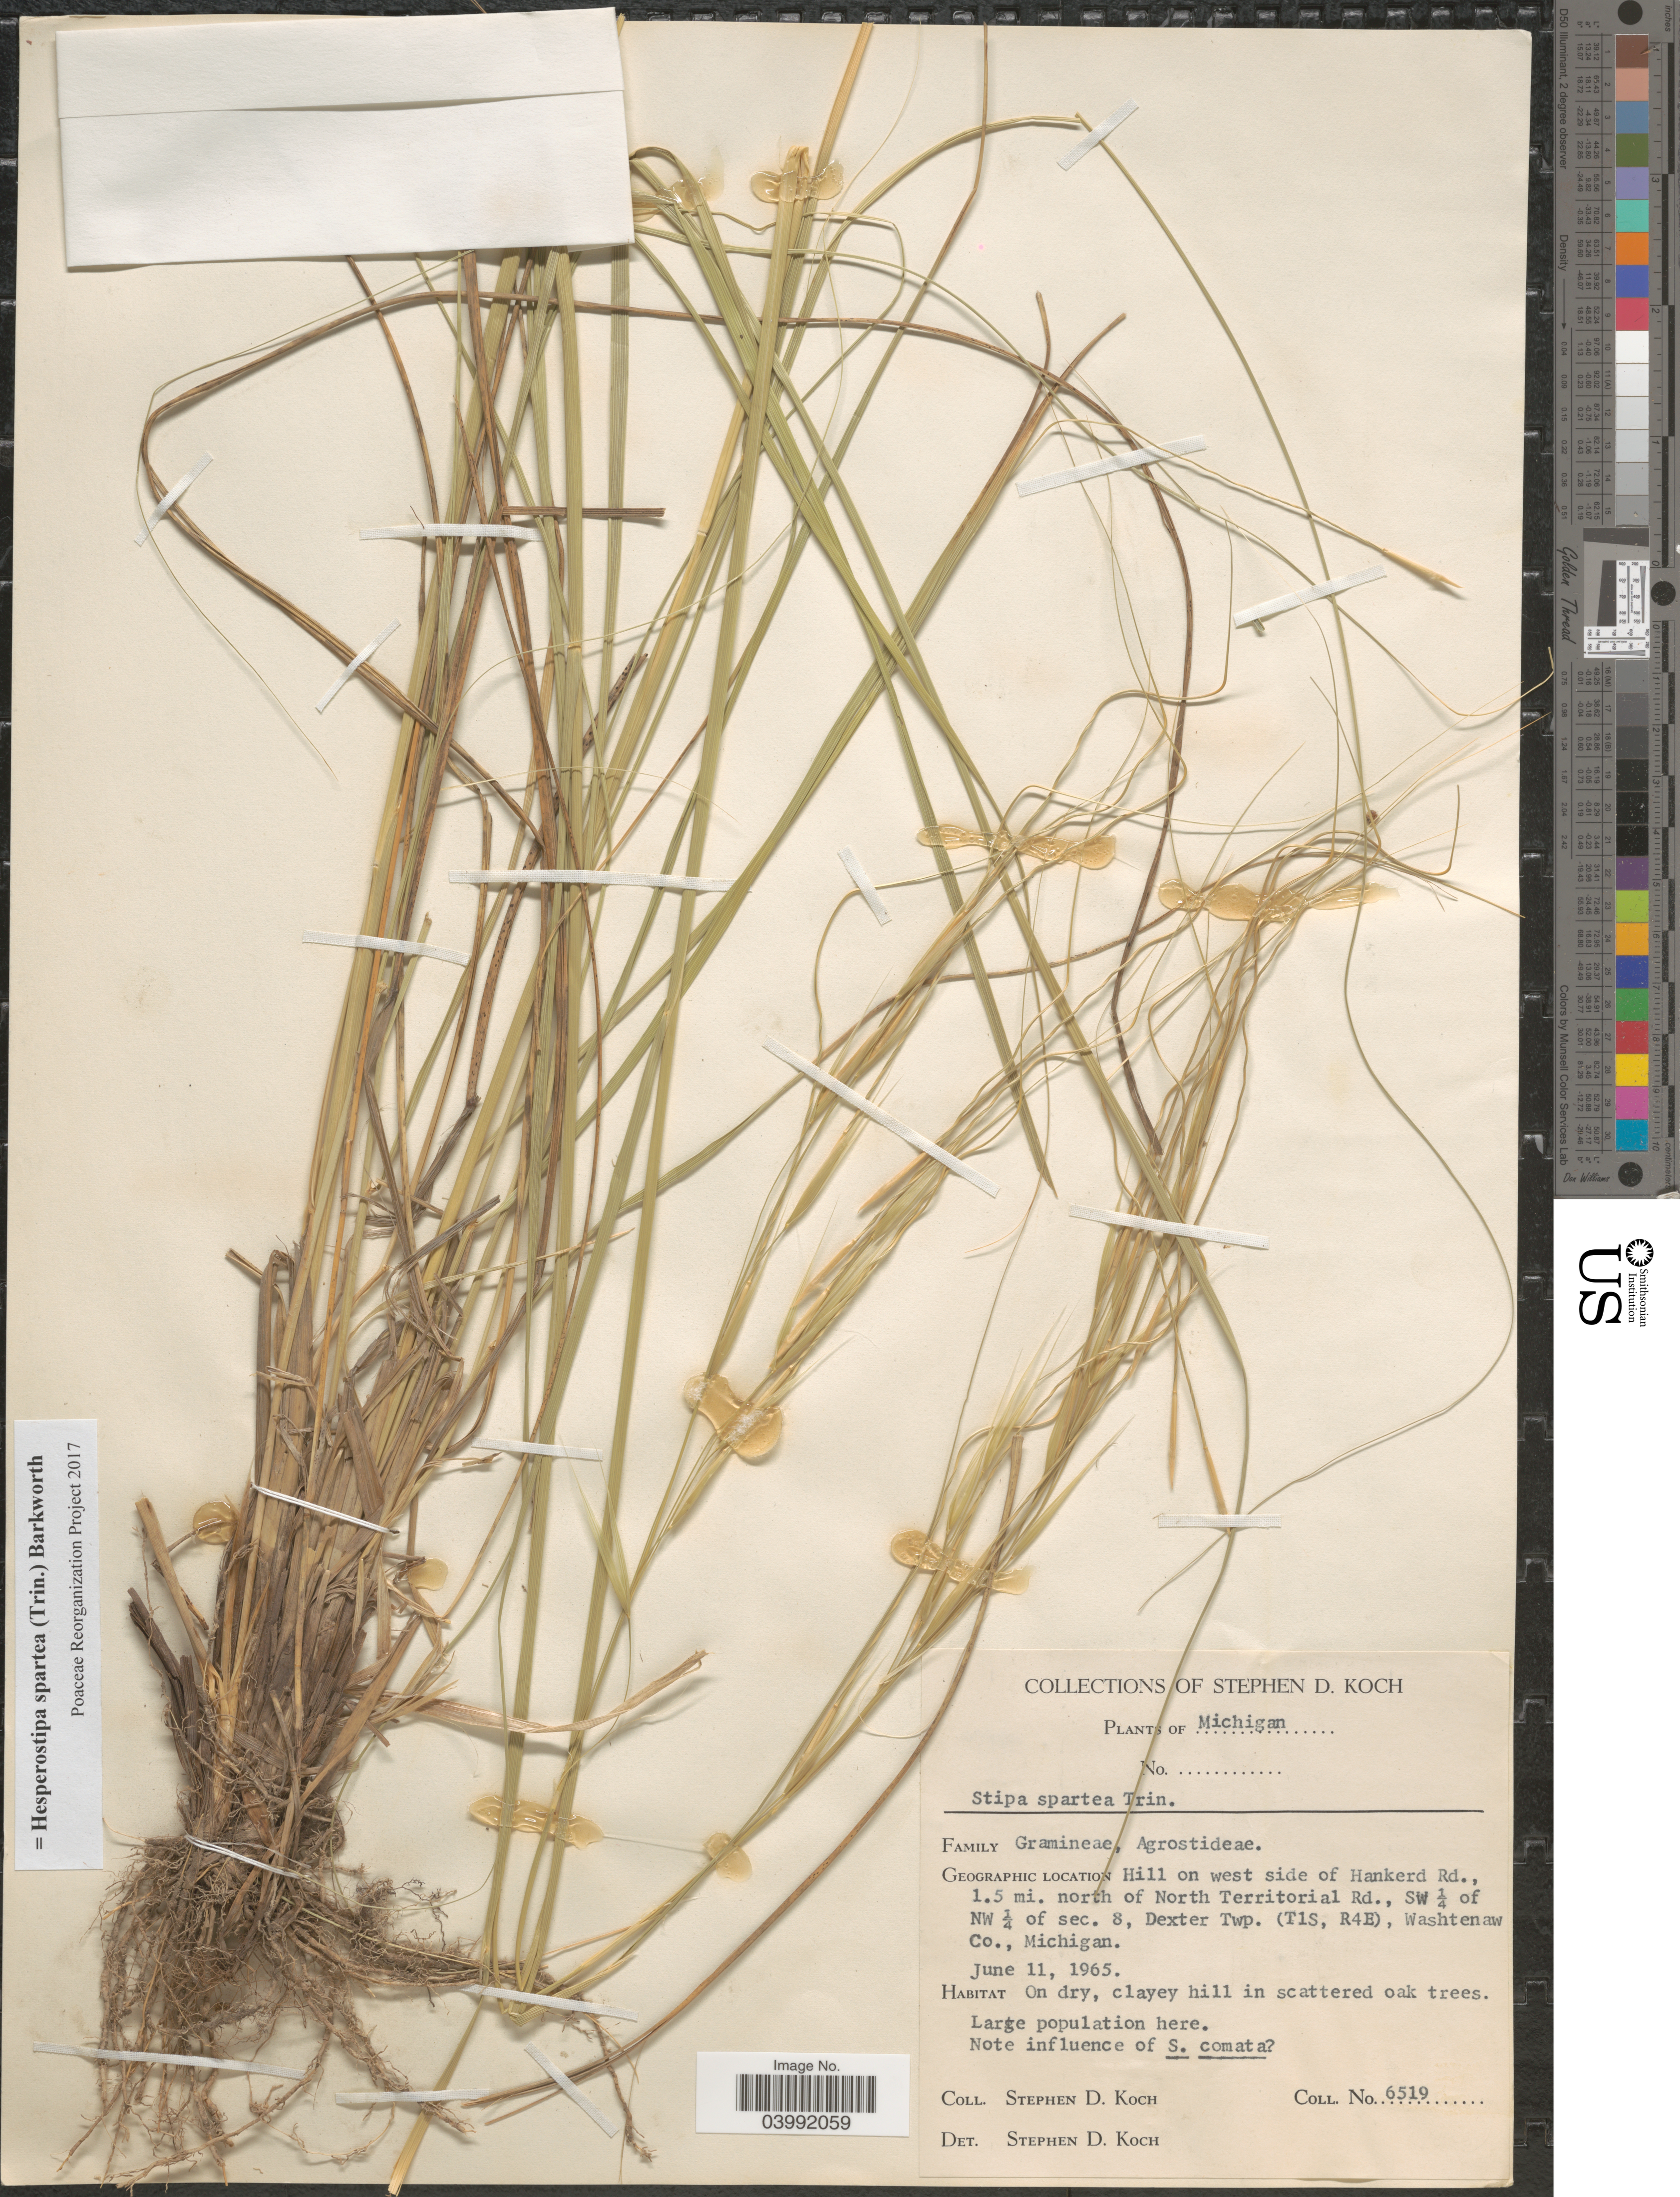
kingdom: Plantae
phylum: Tracheophyta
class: Liliopsida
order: Poales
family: Poaceae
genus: Hesperostipa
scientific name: Hesperostipa spartea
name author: (Trin.) Barkworth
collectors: S. D. Koch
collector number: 6519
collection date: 1965-06-11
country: United States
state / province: Michigan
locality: Hill on west side of Hankerd Rd., 1.5 mi. north of North Territorial Rd., SW ¼ of NW ¼ of sec. 8, Dexter Twp. (T1S, R4E), Washtenaw Co.